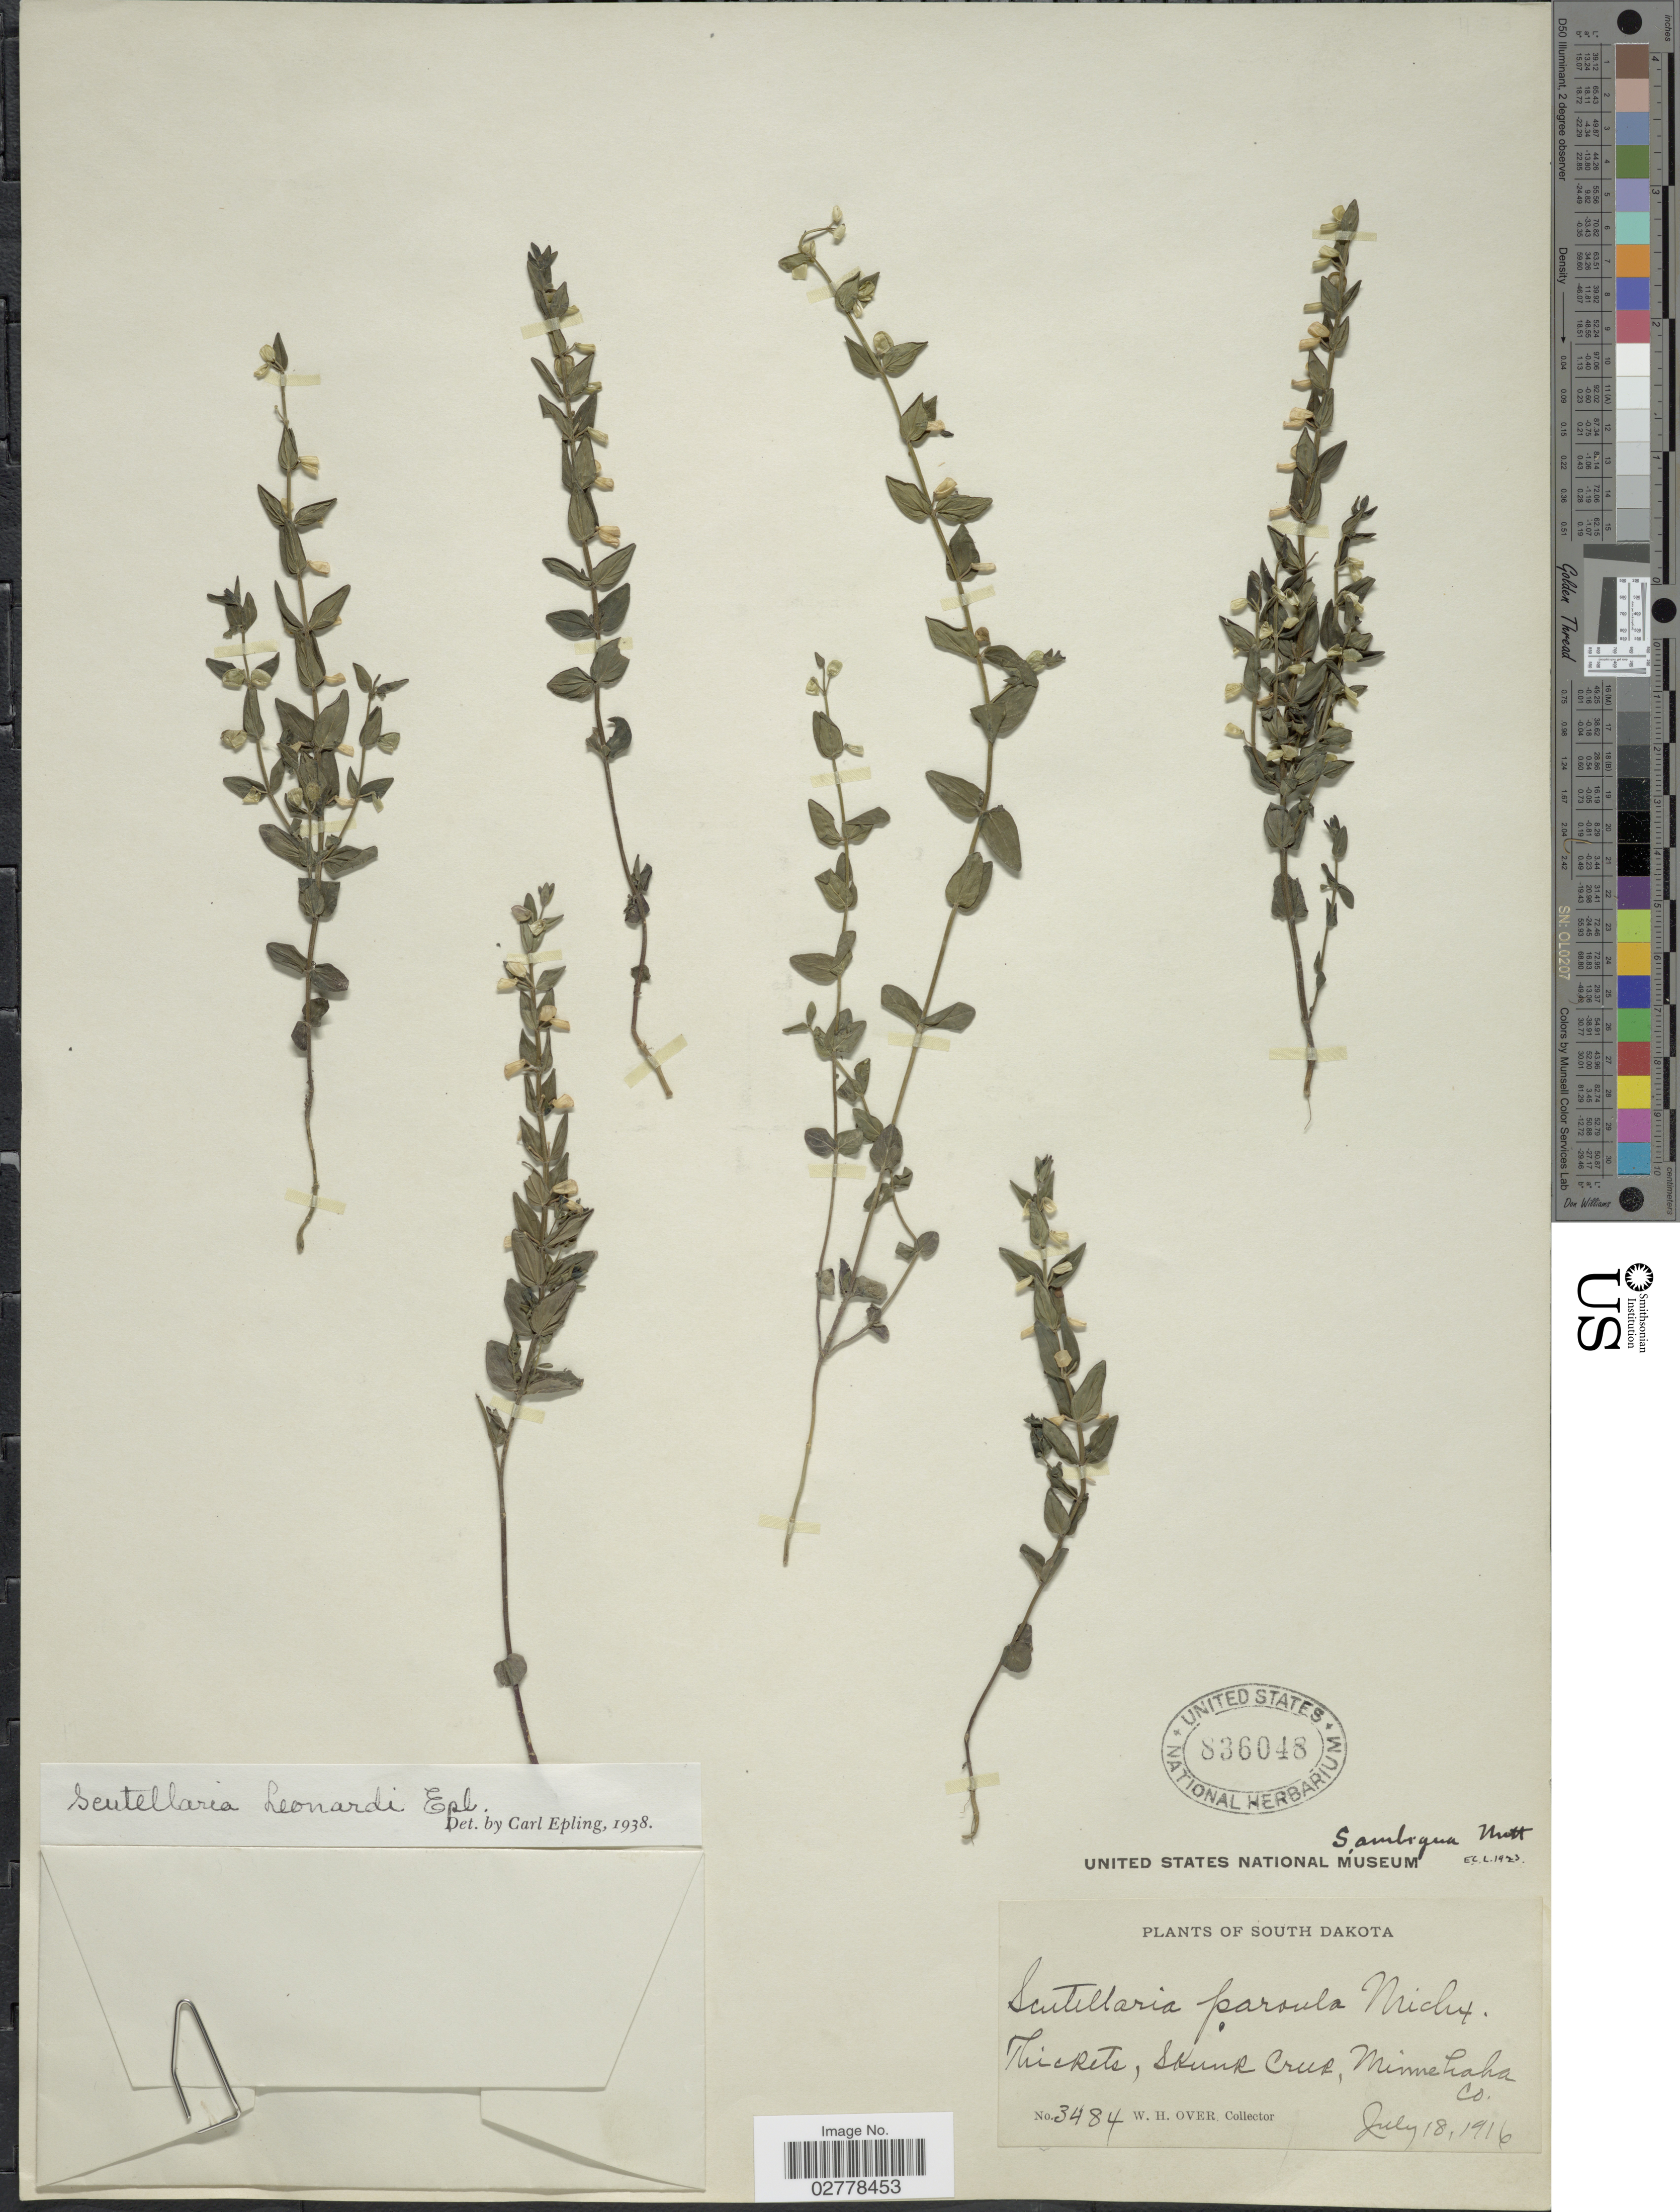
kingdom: Plantae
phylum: Tracheophyta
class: Magnoliopsida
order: Lamiales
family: Lamiaceae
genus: Scutellaria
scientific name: Scutellaria leonardii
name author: Epling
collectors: W. Over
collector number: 3484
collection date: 1916-07-18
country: United States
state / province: South Dakota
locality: Thickets, Skunk Creek, Minnehaha Co.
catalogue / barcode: US 836048